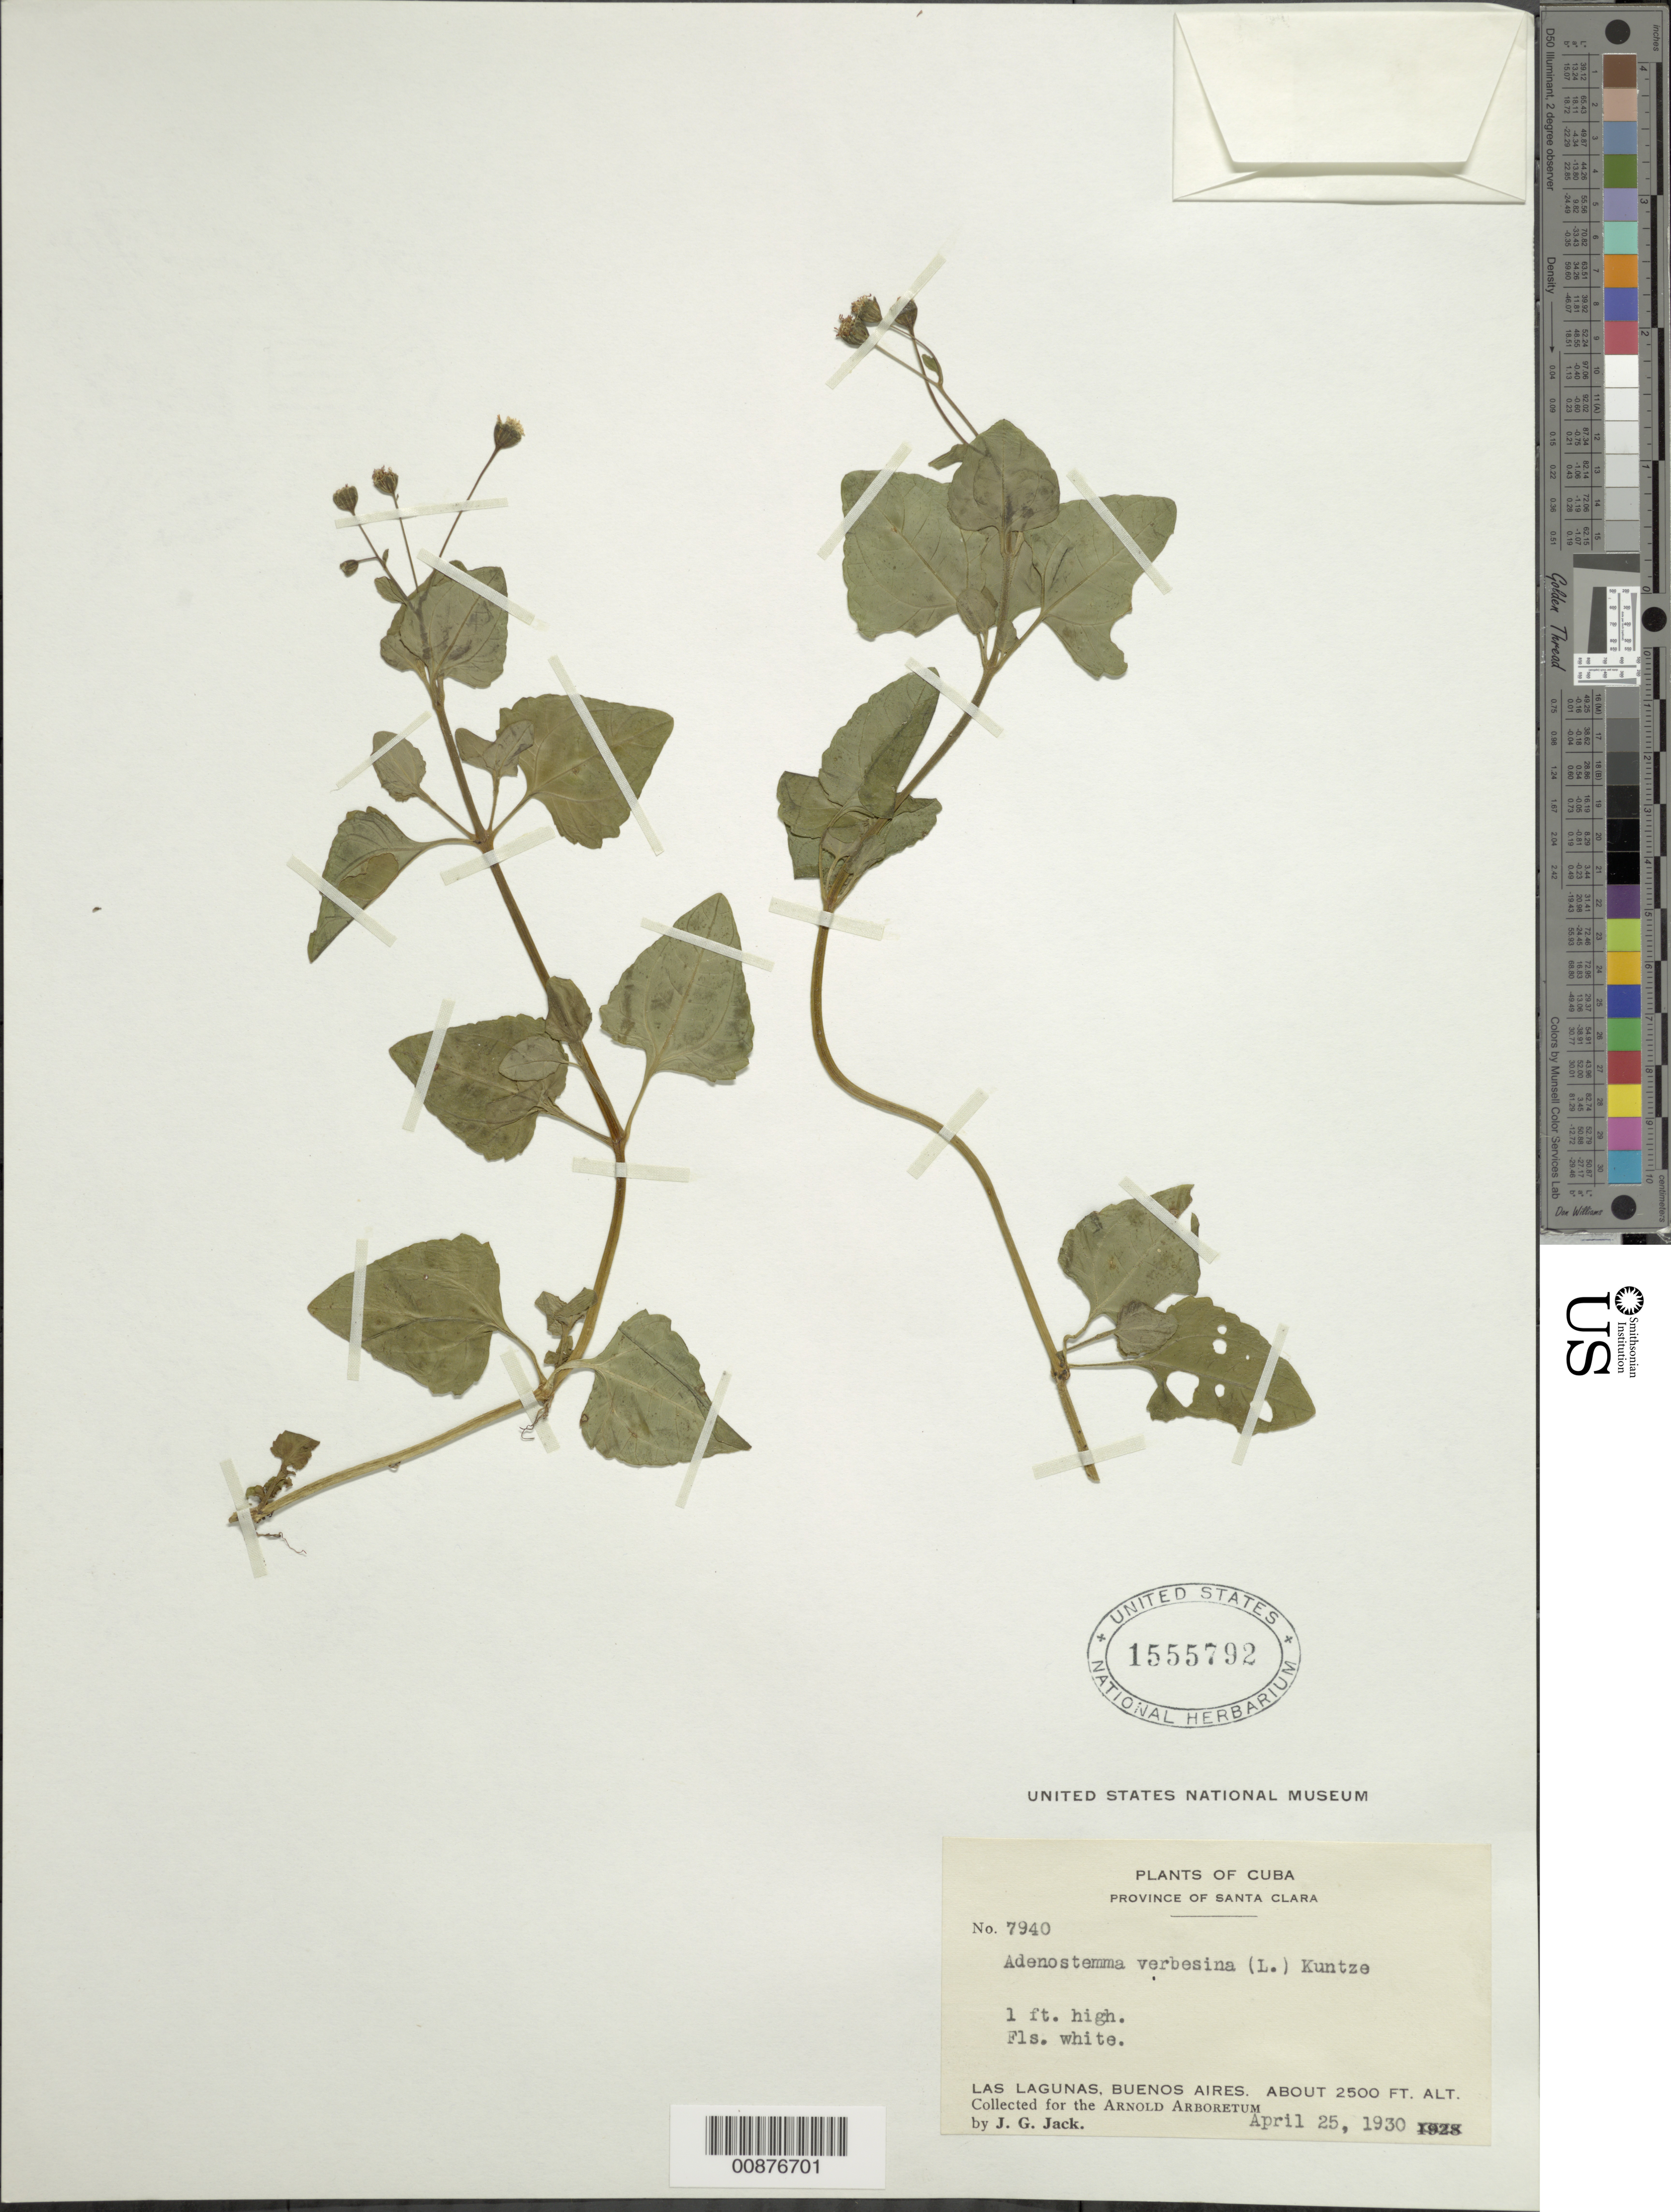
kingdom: Plantae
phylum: Tracheophyta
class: Magnoliopsida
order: Asterales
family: Asteraceae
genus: Adenostemma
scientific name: Adenostemma verbesina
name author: (L.) Sch. Bip.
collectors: J. G. Jack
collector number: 7940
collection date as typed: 25 Apr 1930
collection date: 1930-04-25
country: Cuba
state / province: Las Villas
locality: Las Lagunas, Buenos Aires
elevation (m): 762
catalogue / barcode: US 1555792